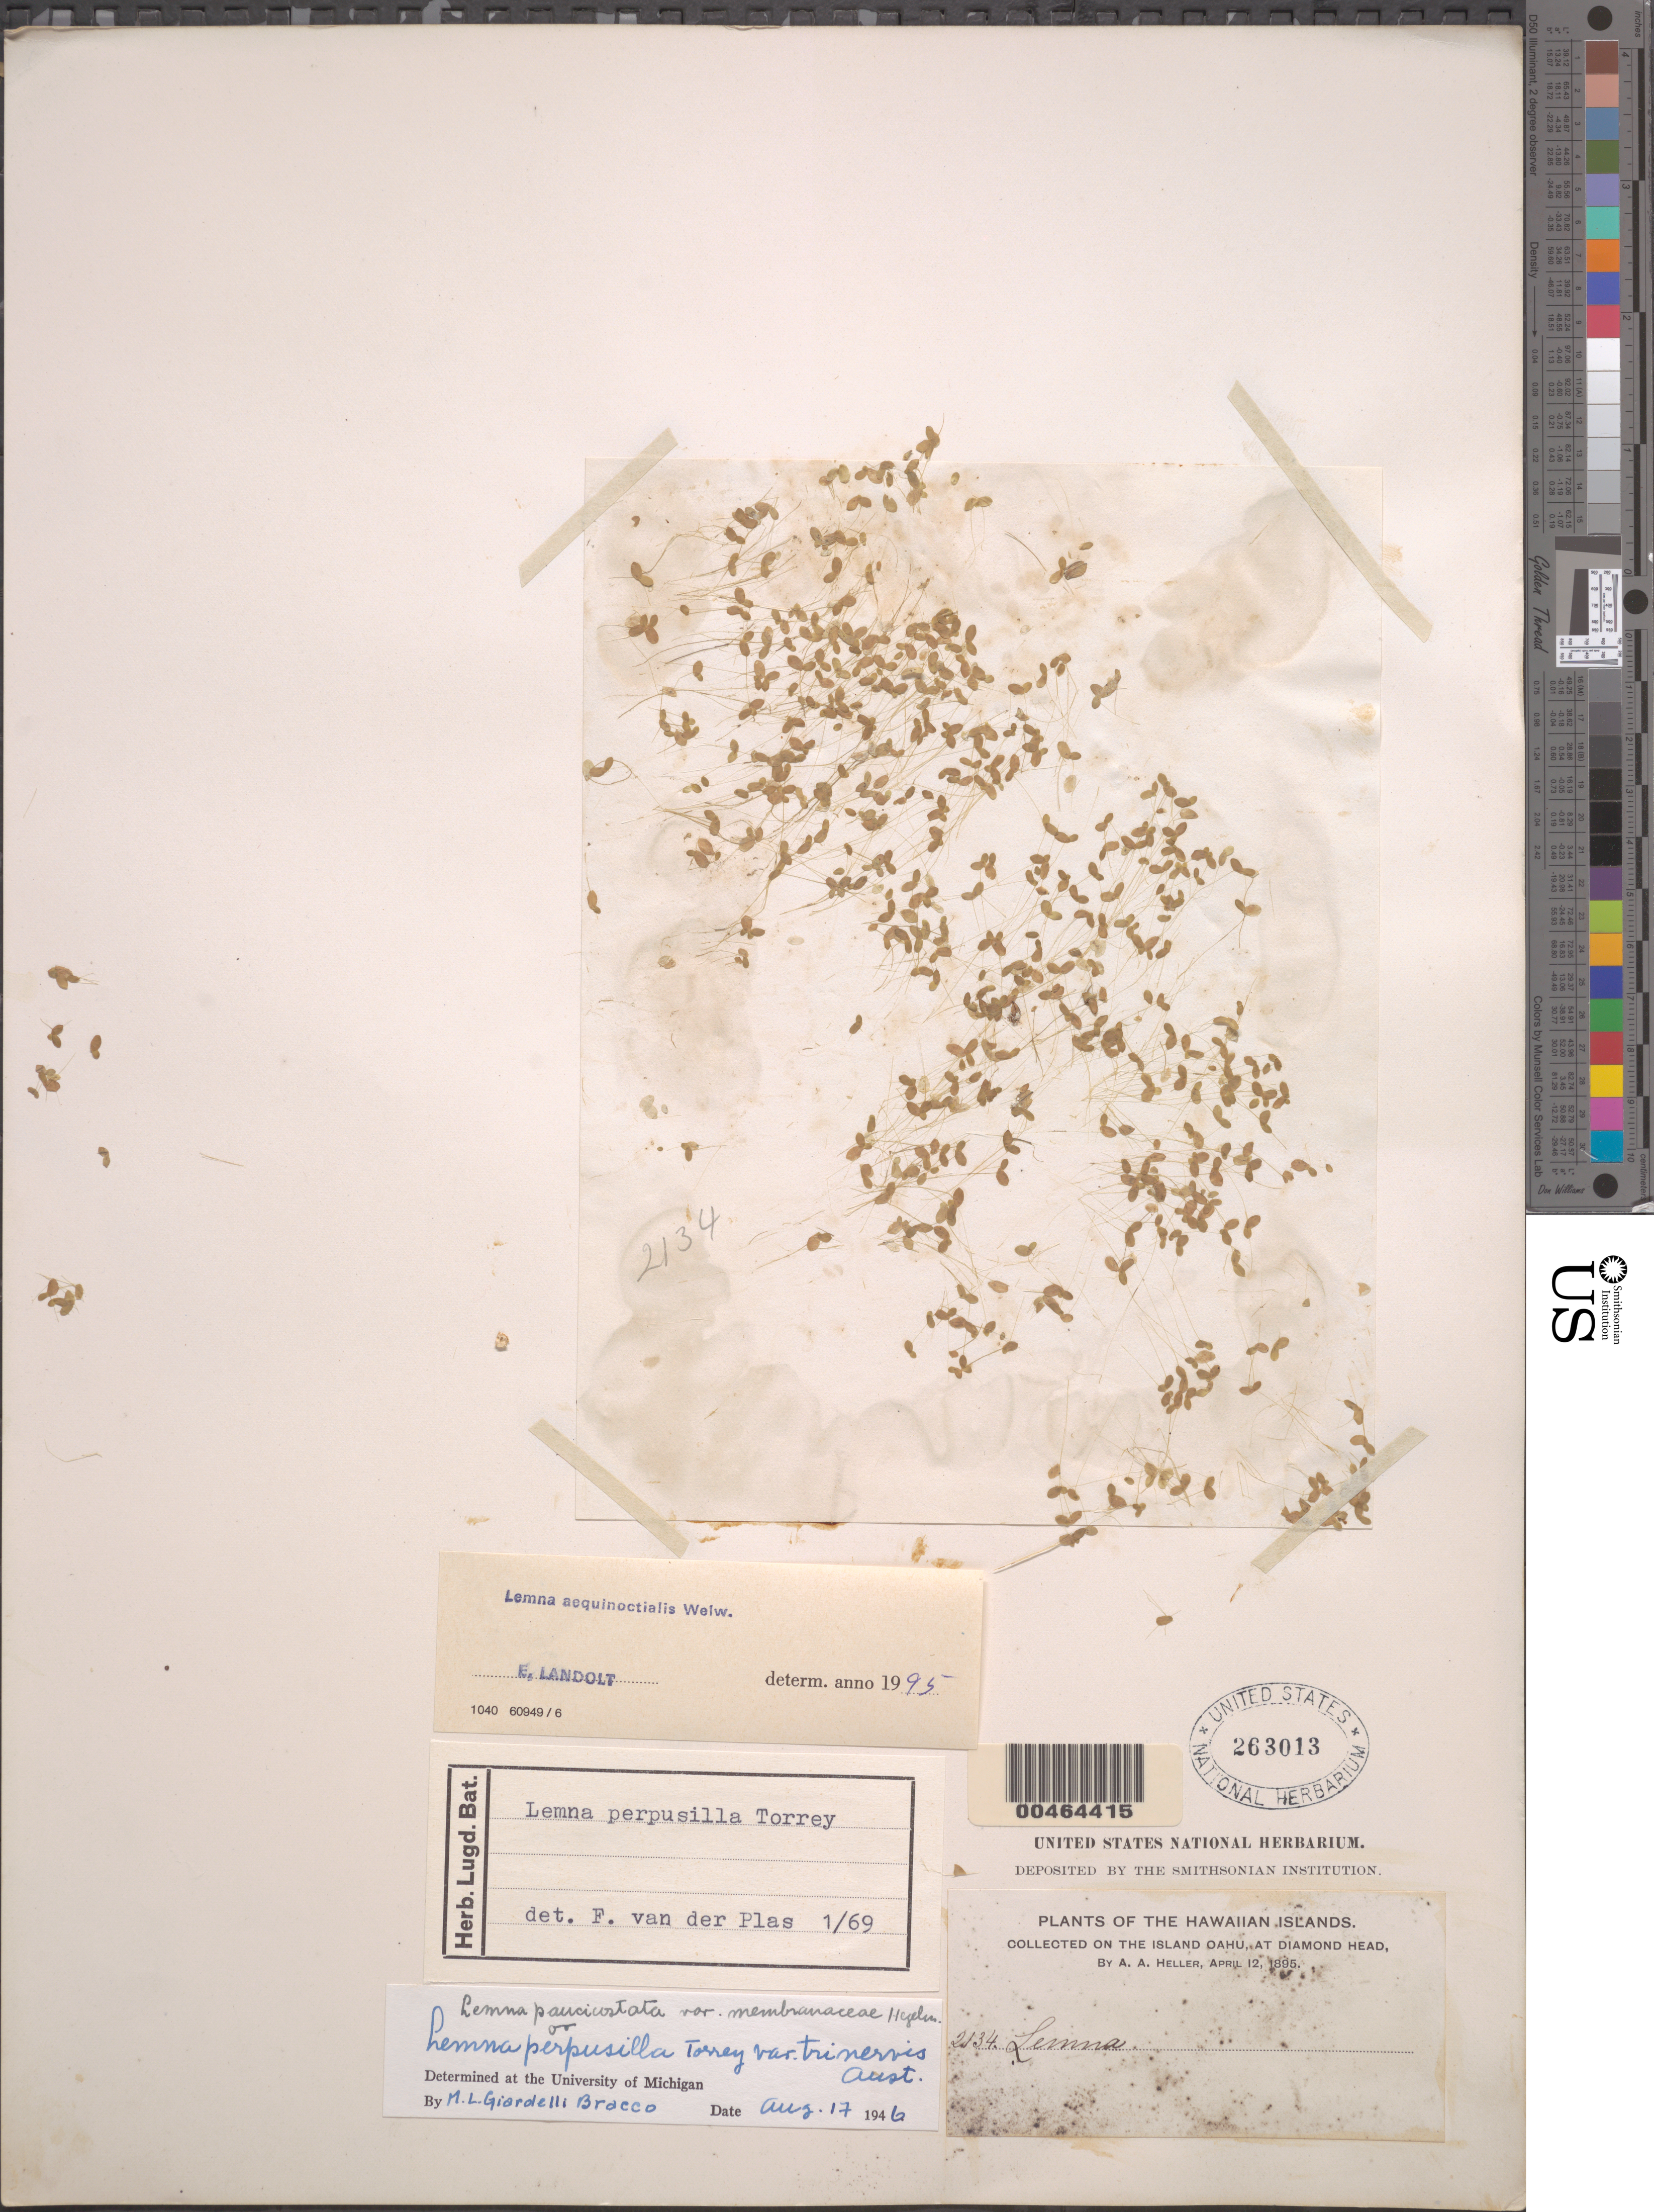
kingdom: Plantae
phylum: Tracheophyta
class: Liliopsida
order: Alismatales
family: Araceae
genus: Lemna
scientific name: Lemna aequinoctialis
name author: Welw.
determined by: Landolt, E.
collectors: A. A. Heller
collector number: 2134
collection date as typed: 12 Apr 1895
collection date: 1895-04-12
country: United States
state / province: Hawaii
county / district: Honolulu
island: Oahu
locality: At Diamond Head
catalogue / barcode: US 263013